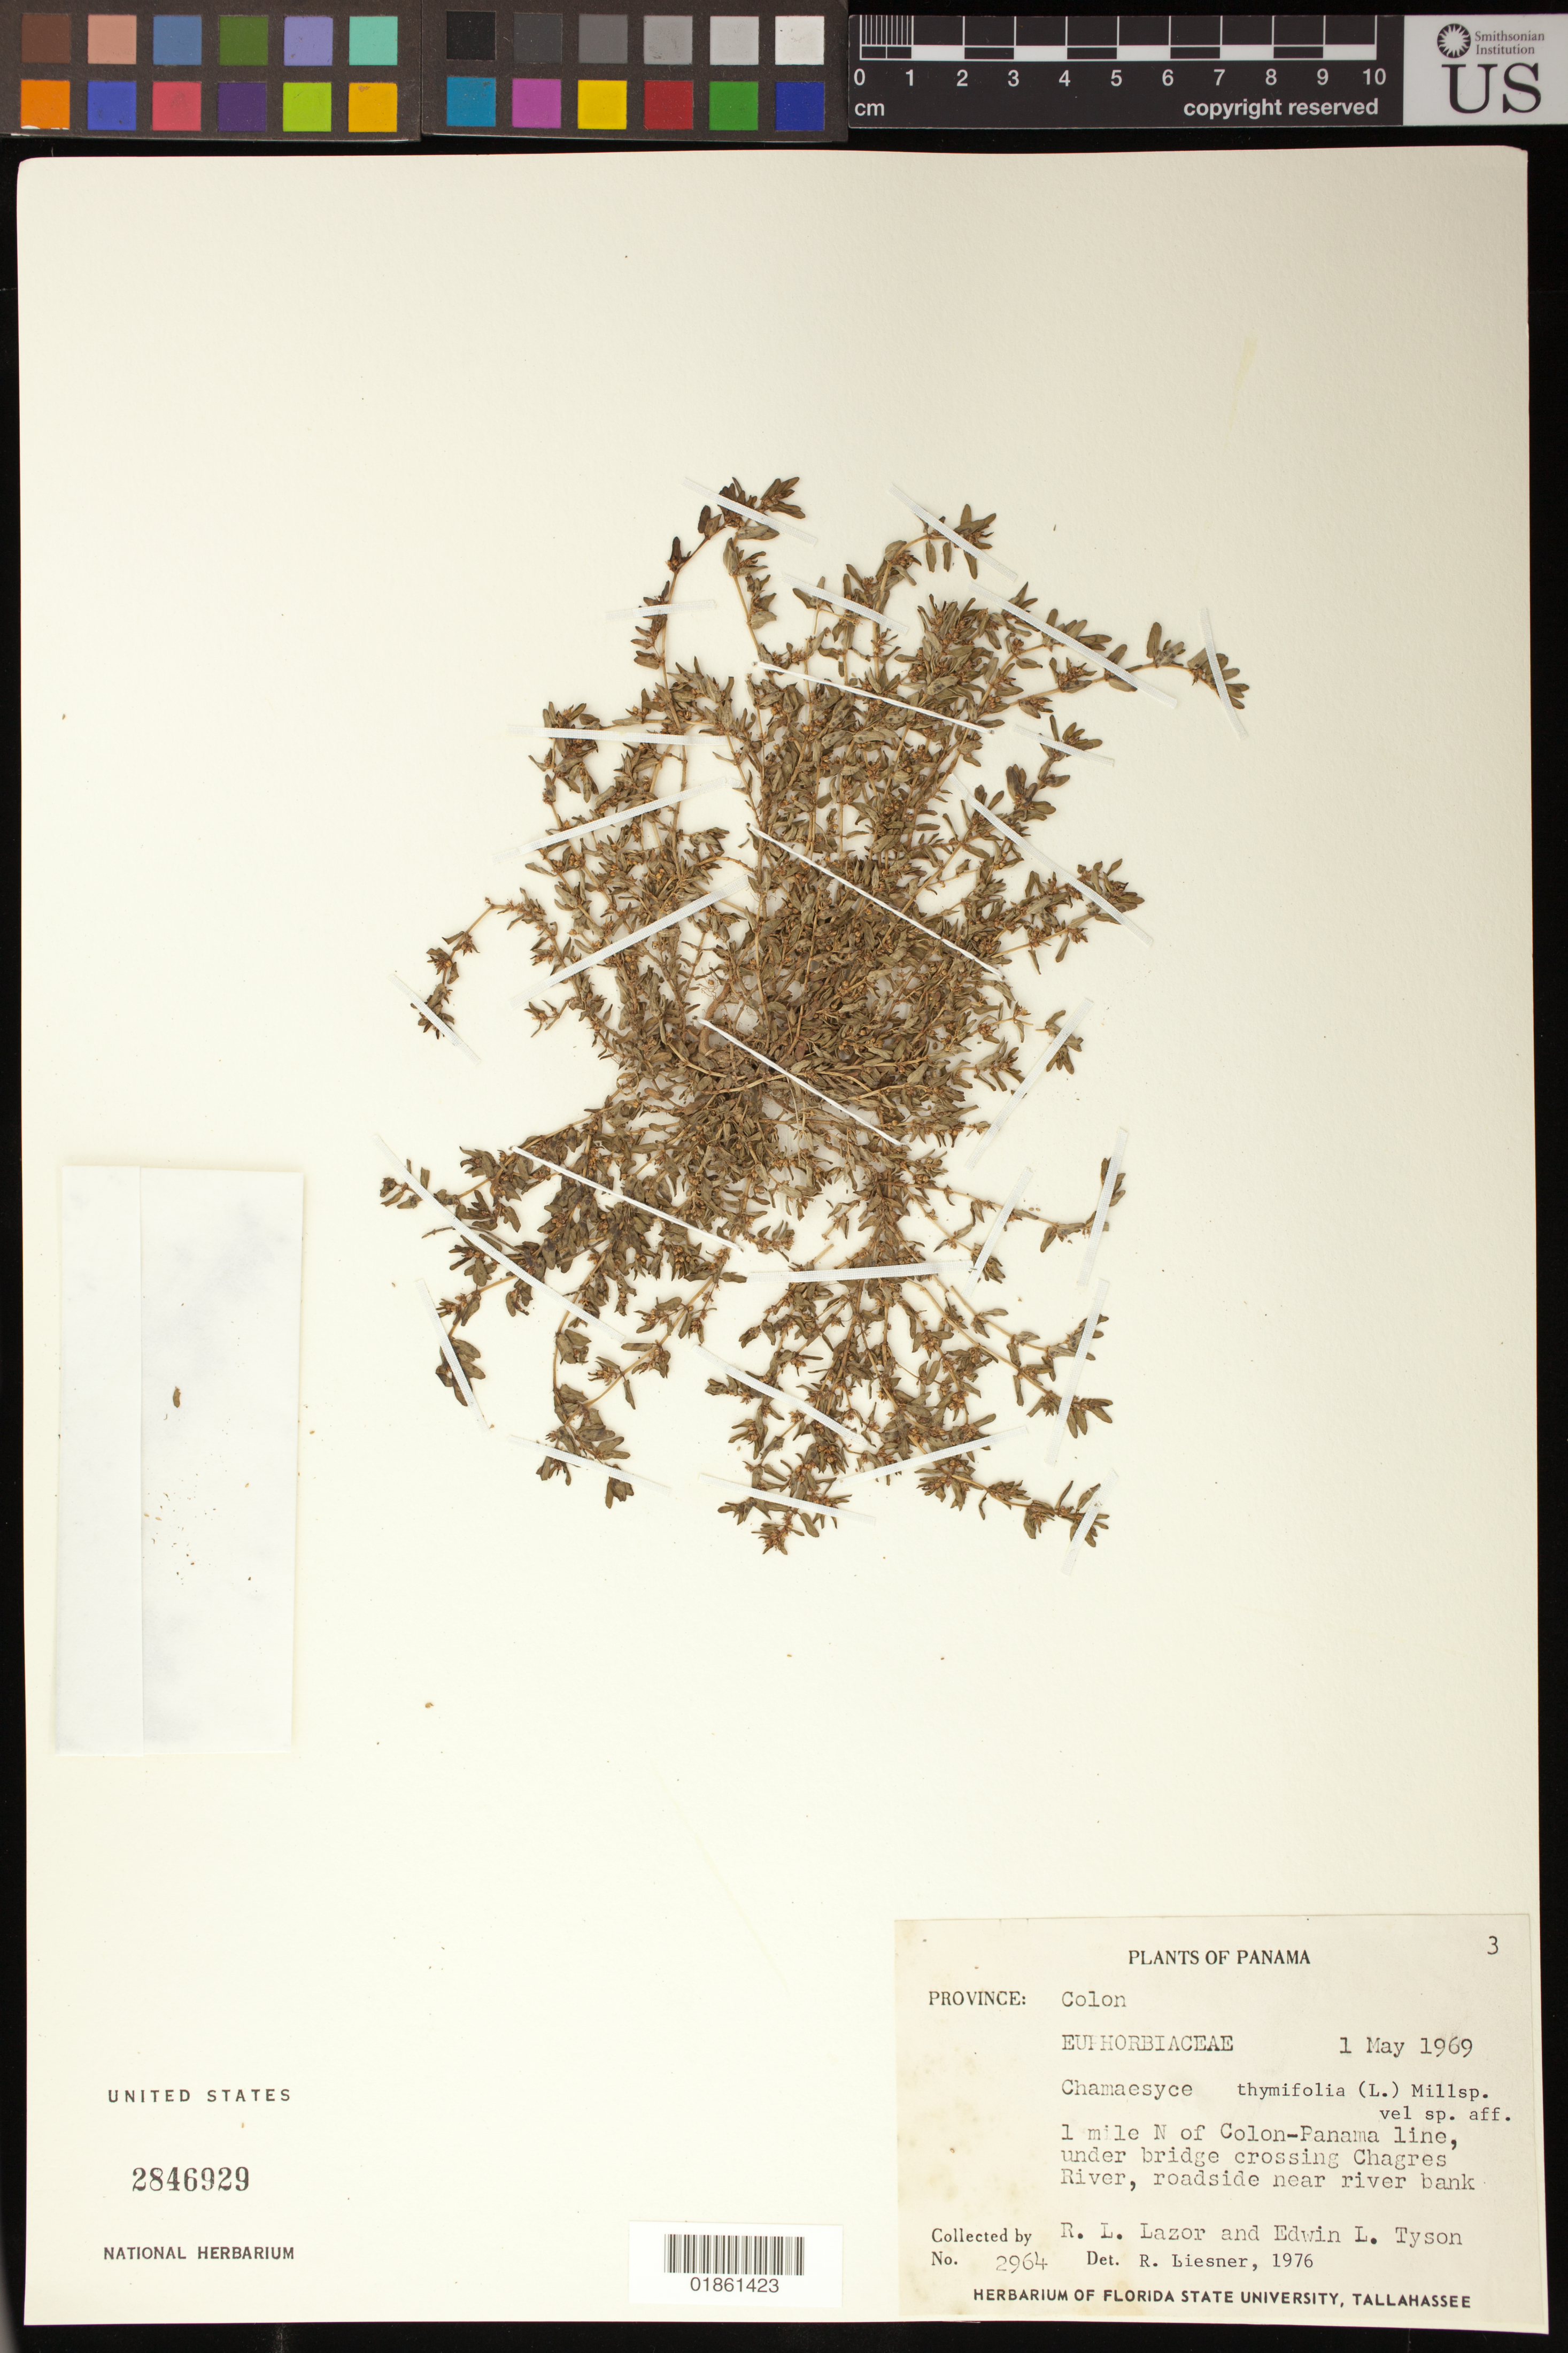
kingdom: Plantae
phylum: Tracheophyta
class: Magnoliopsida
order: Malpighiales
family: Euphorbiaceae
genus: Euphorbia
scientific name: Euphorbia thymifolia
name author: L.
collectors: R. L. Lazor & E. L. Tyson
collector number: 2964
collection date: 1969-05-01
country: Panama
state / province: Colón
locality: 1 mile N of Colon-Panama line, under bridge crossing Chagres River, roadside of river bank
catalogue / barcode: US 2846929